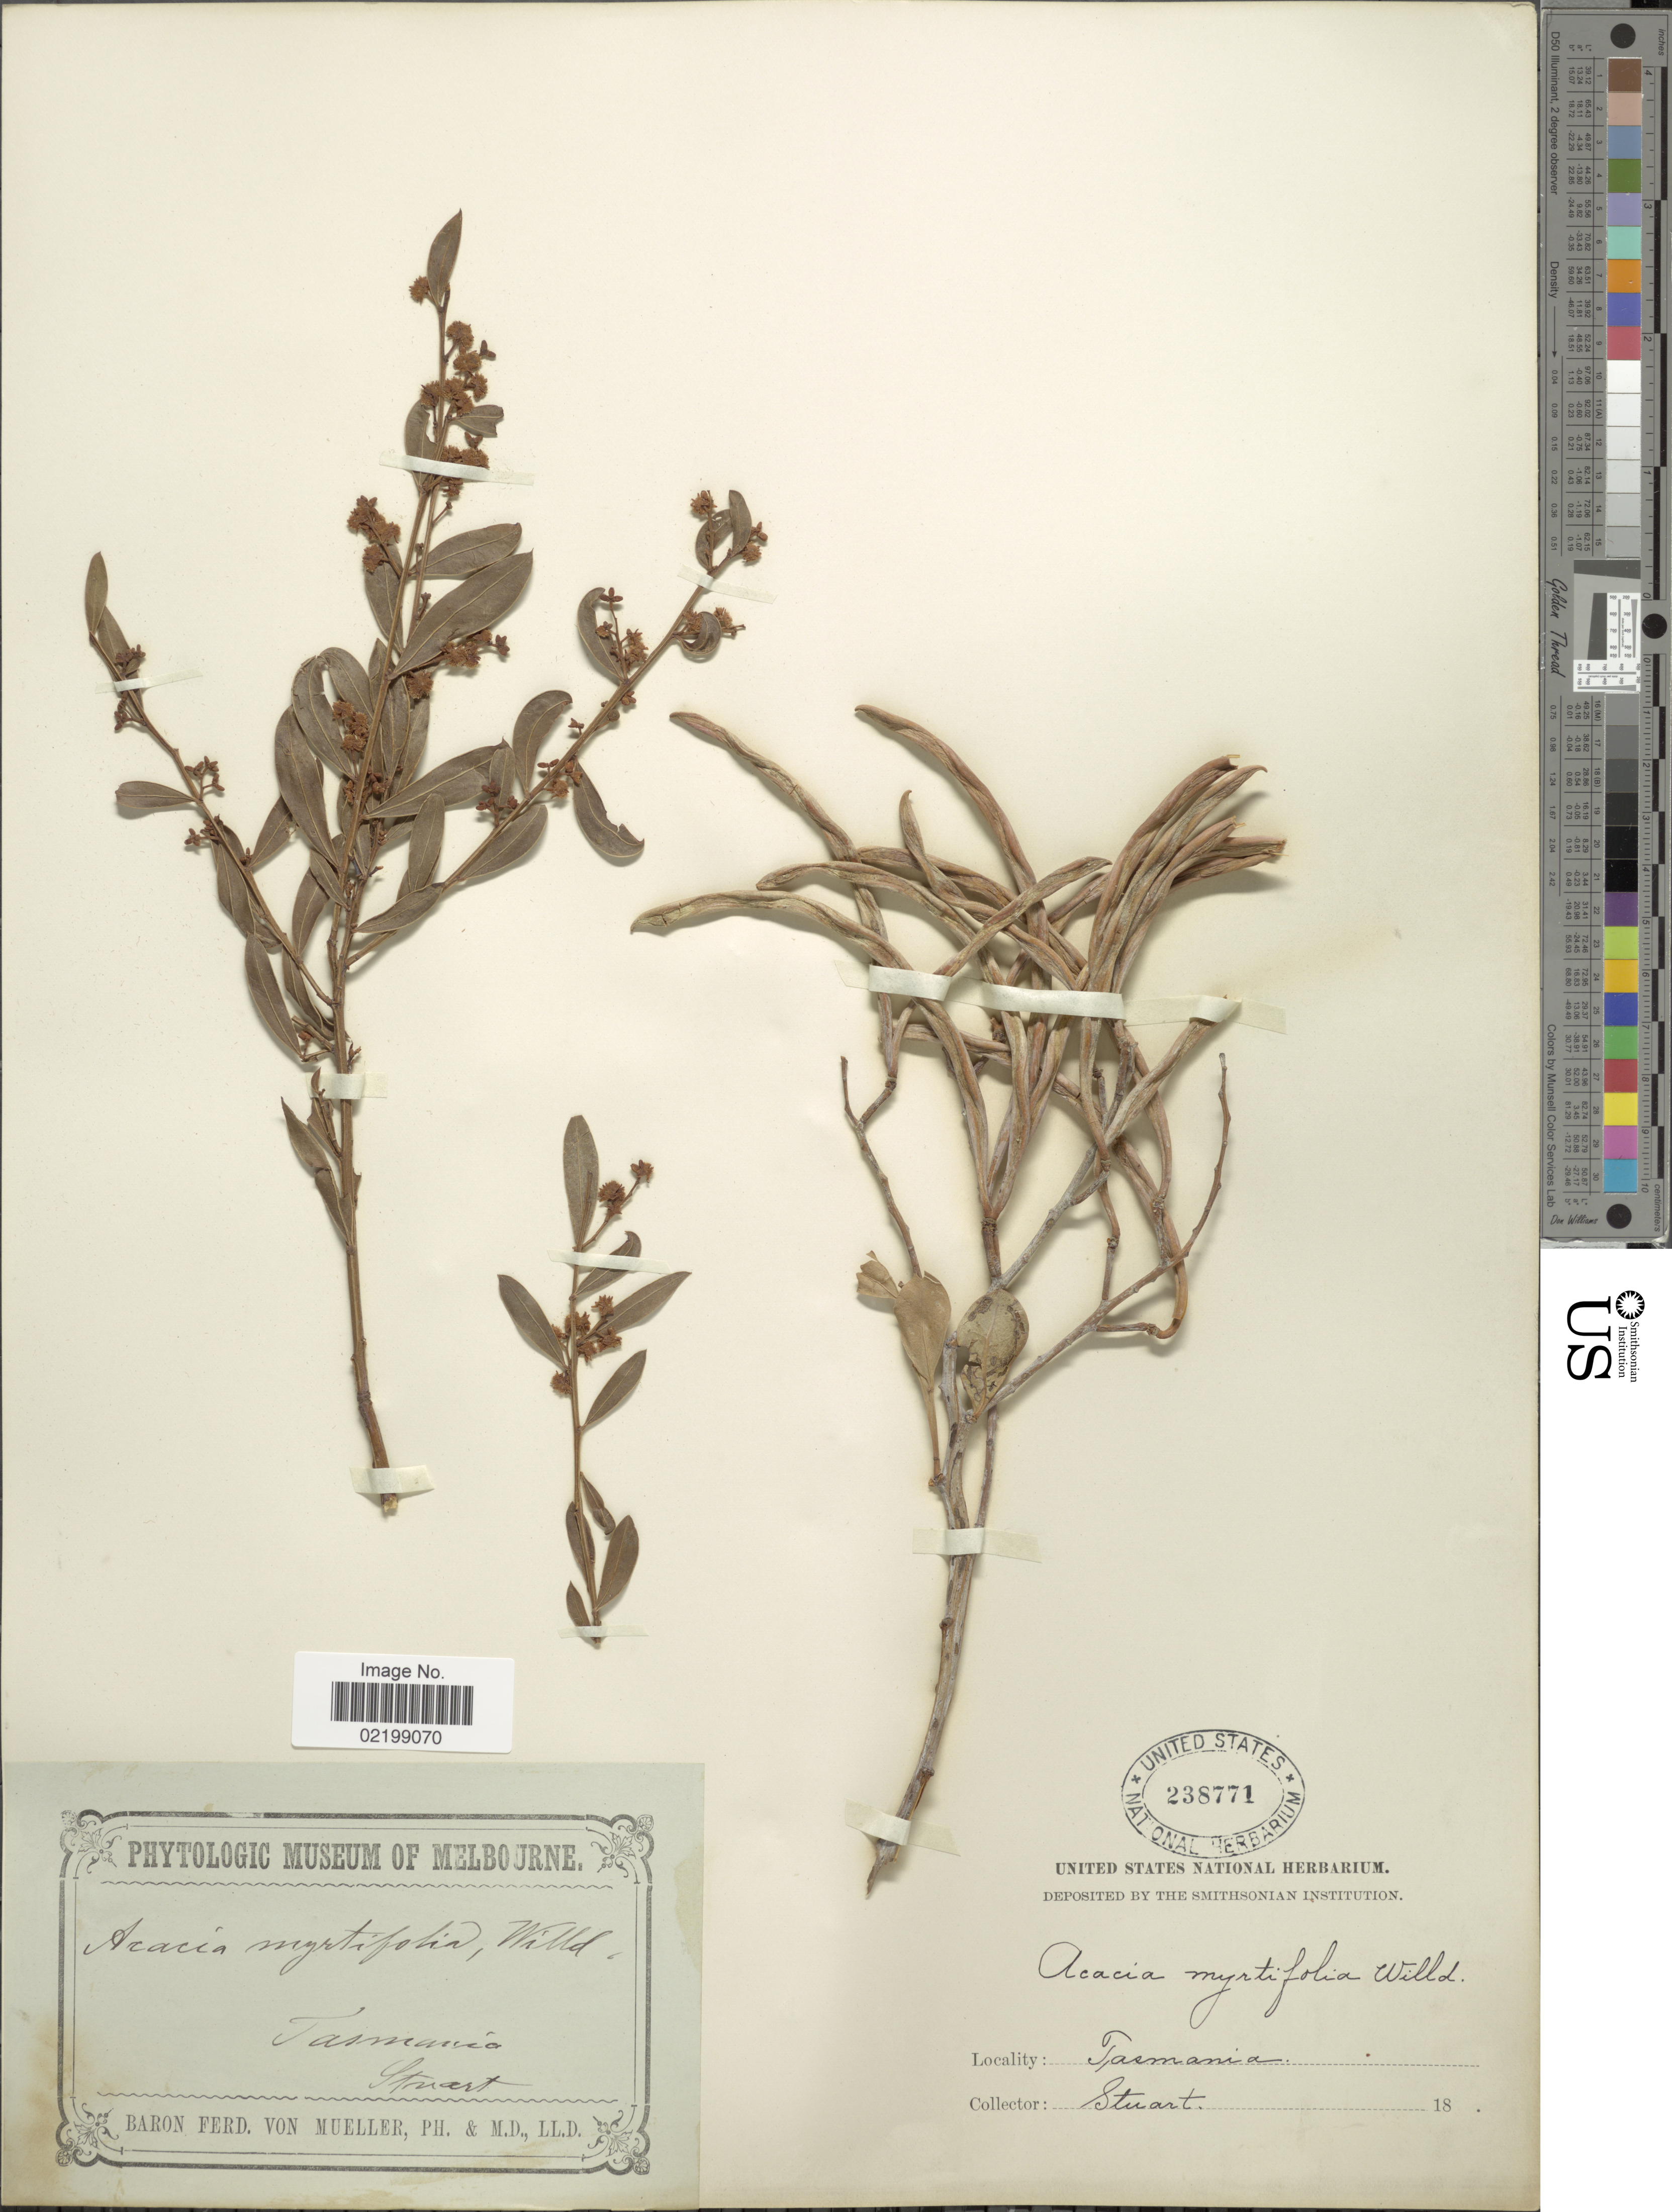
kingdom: Plantae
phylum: Tracheophyta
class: Magnoliopsida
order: Fabales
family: Fabaceae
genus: Acacia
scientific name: Acacia myrtifolia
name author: (Sm.) Willd.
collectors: Stuart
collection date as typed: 18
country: Australia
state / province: Tasmania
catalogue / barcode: US 238771